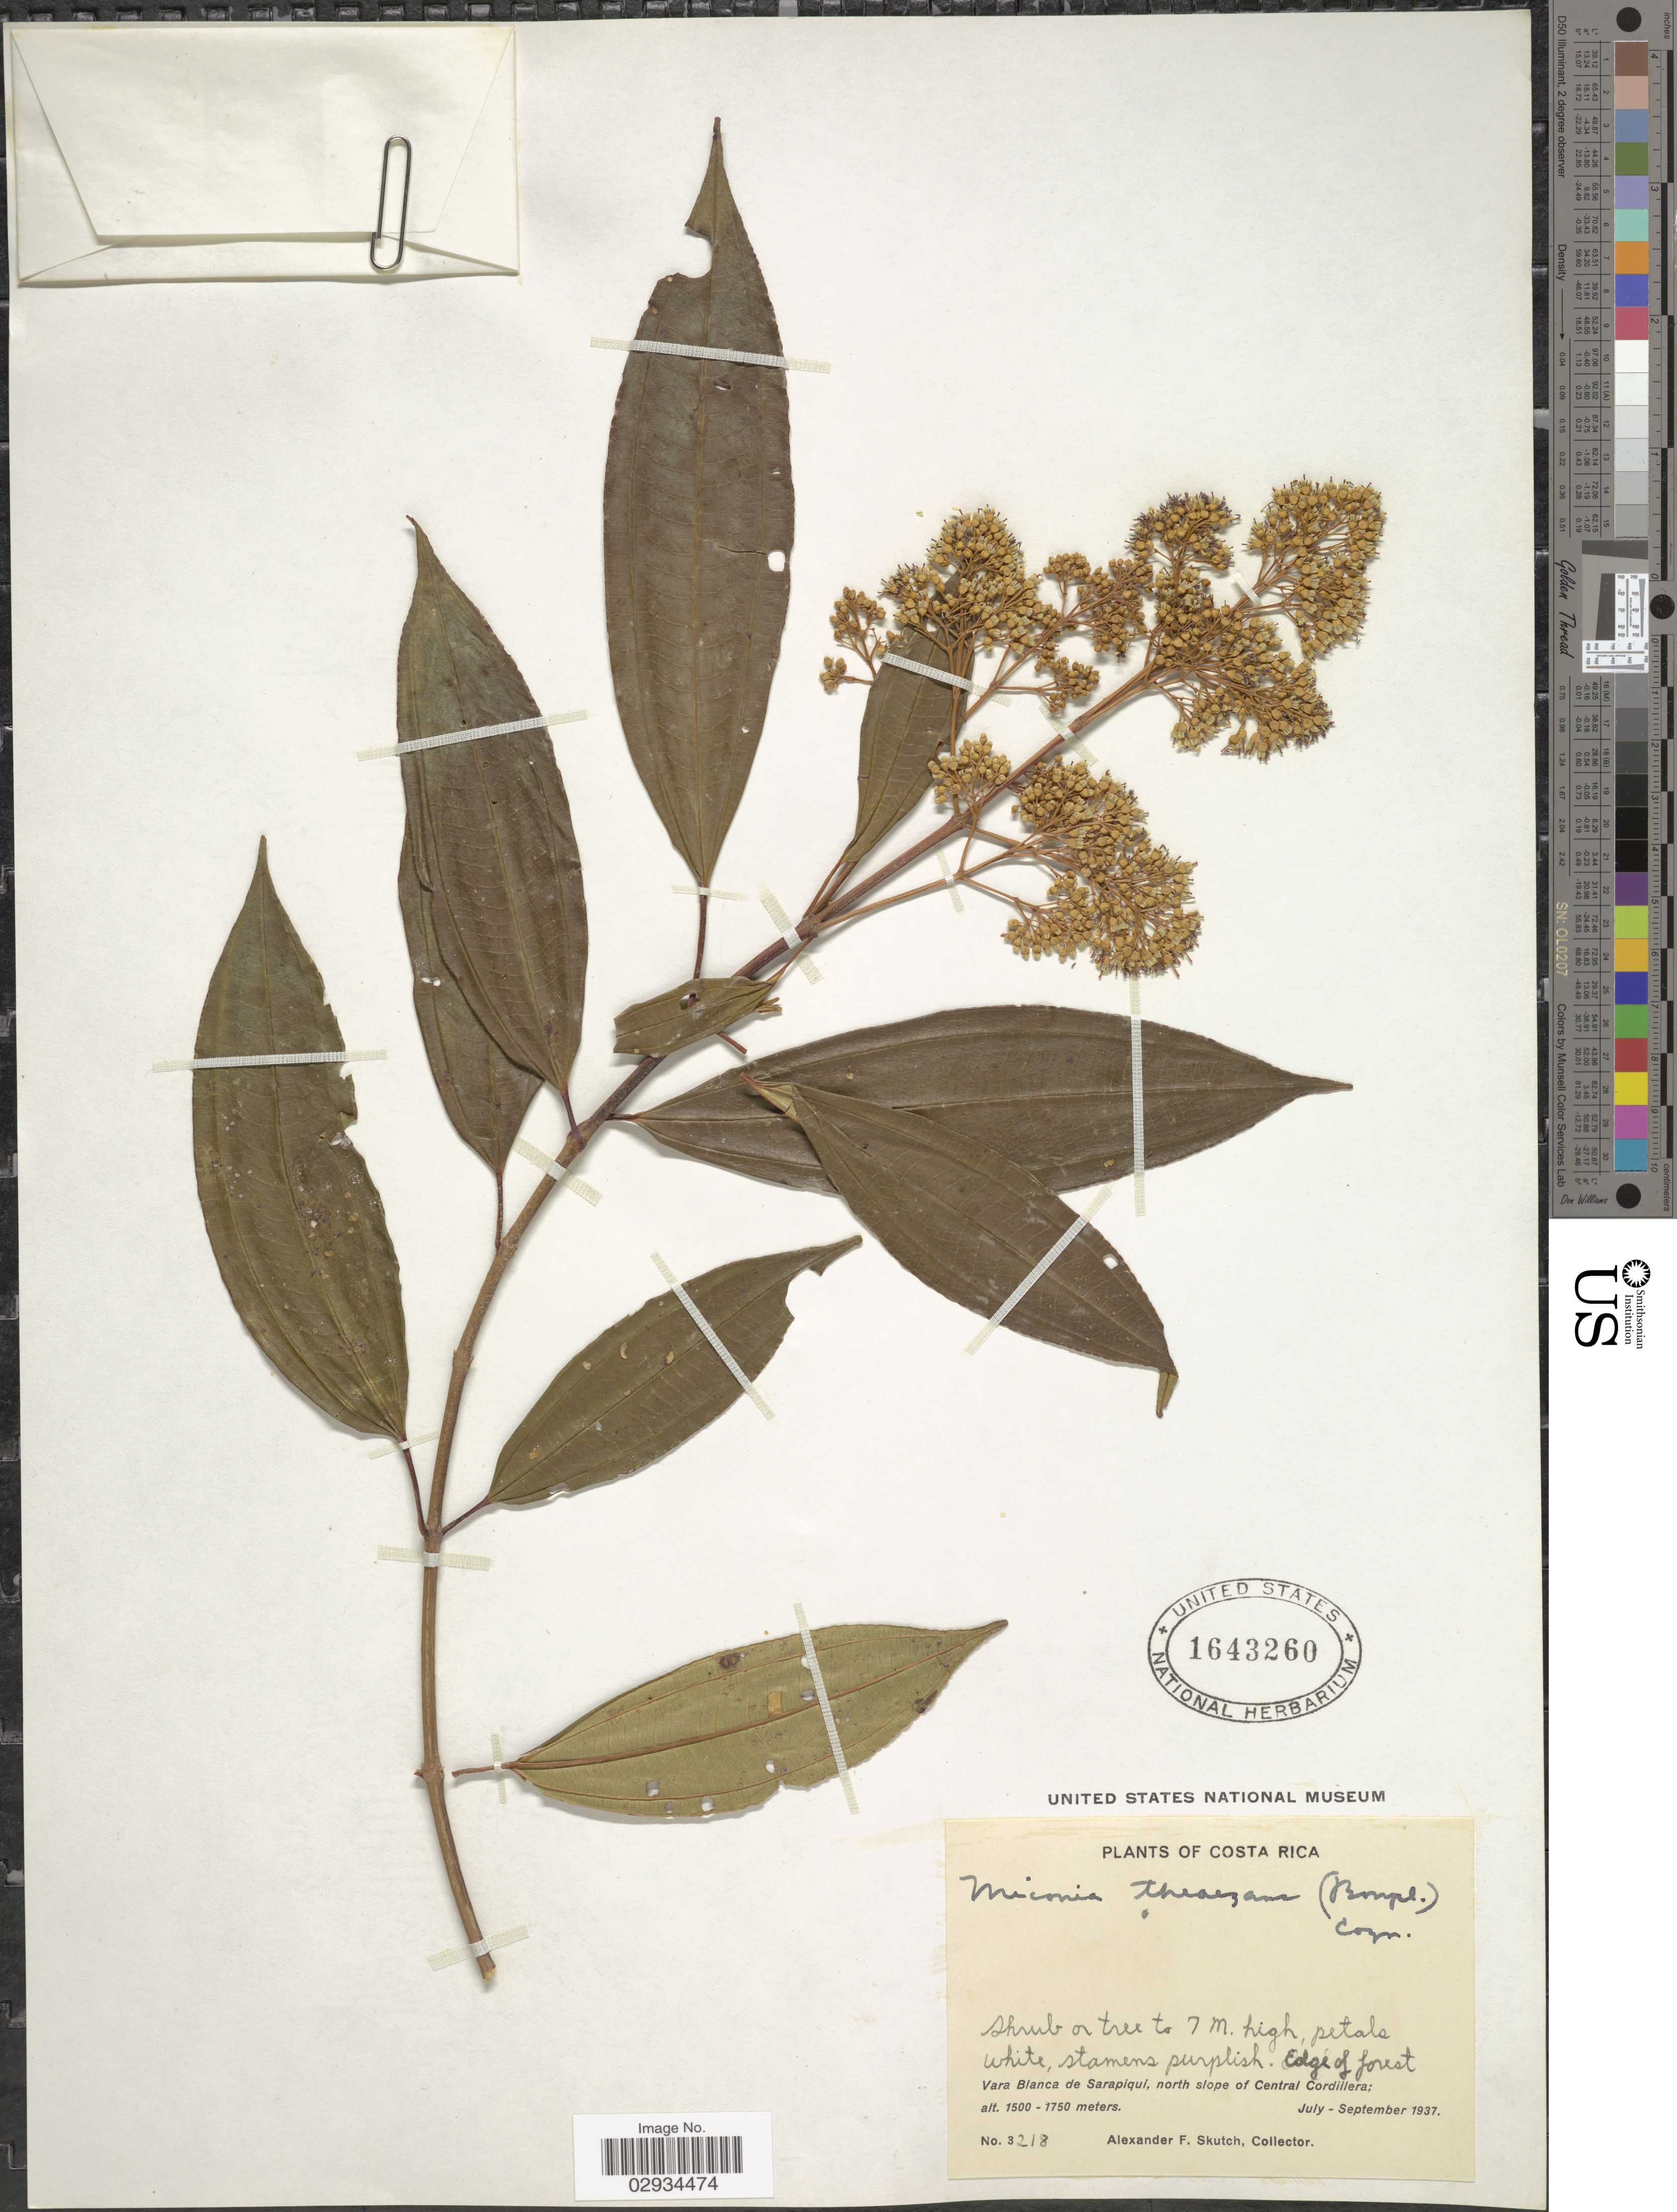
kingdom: Plantae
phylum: Tracheophyta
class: Magnoliopsida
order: Myrtales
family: Melastomataceae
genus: Miconia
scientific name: Miconia theizans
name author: (Bonpl.) Cogn.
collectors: A. F. Skutch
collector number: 3218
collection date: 1937-07/1937-09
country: Costa Rica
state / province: Heredia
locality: Vara Blanca de Sarapiqui, north slope of Central Cordillera.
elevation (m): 1500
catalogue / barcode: US 1643260